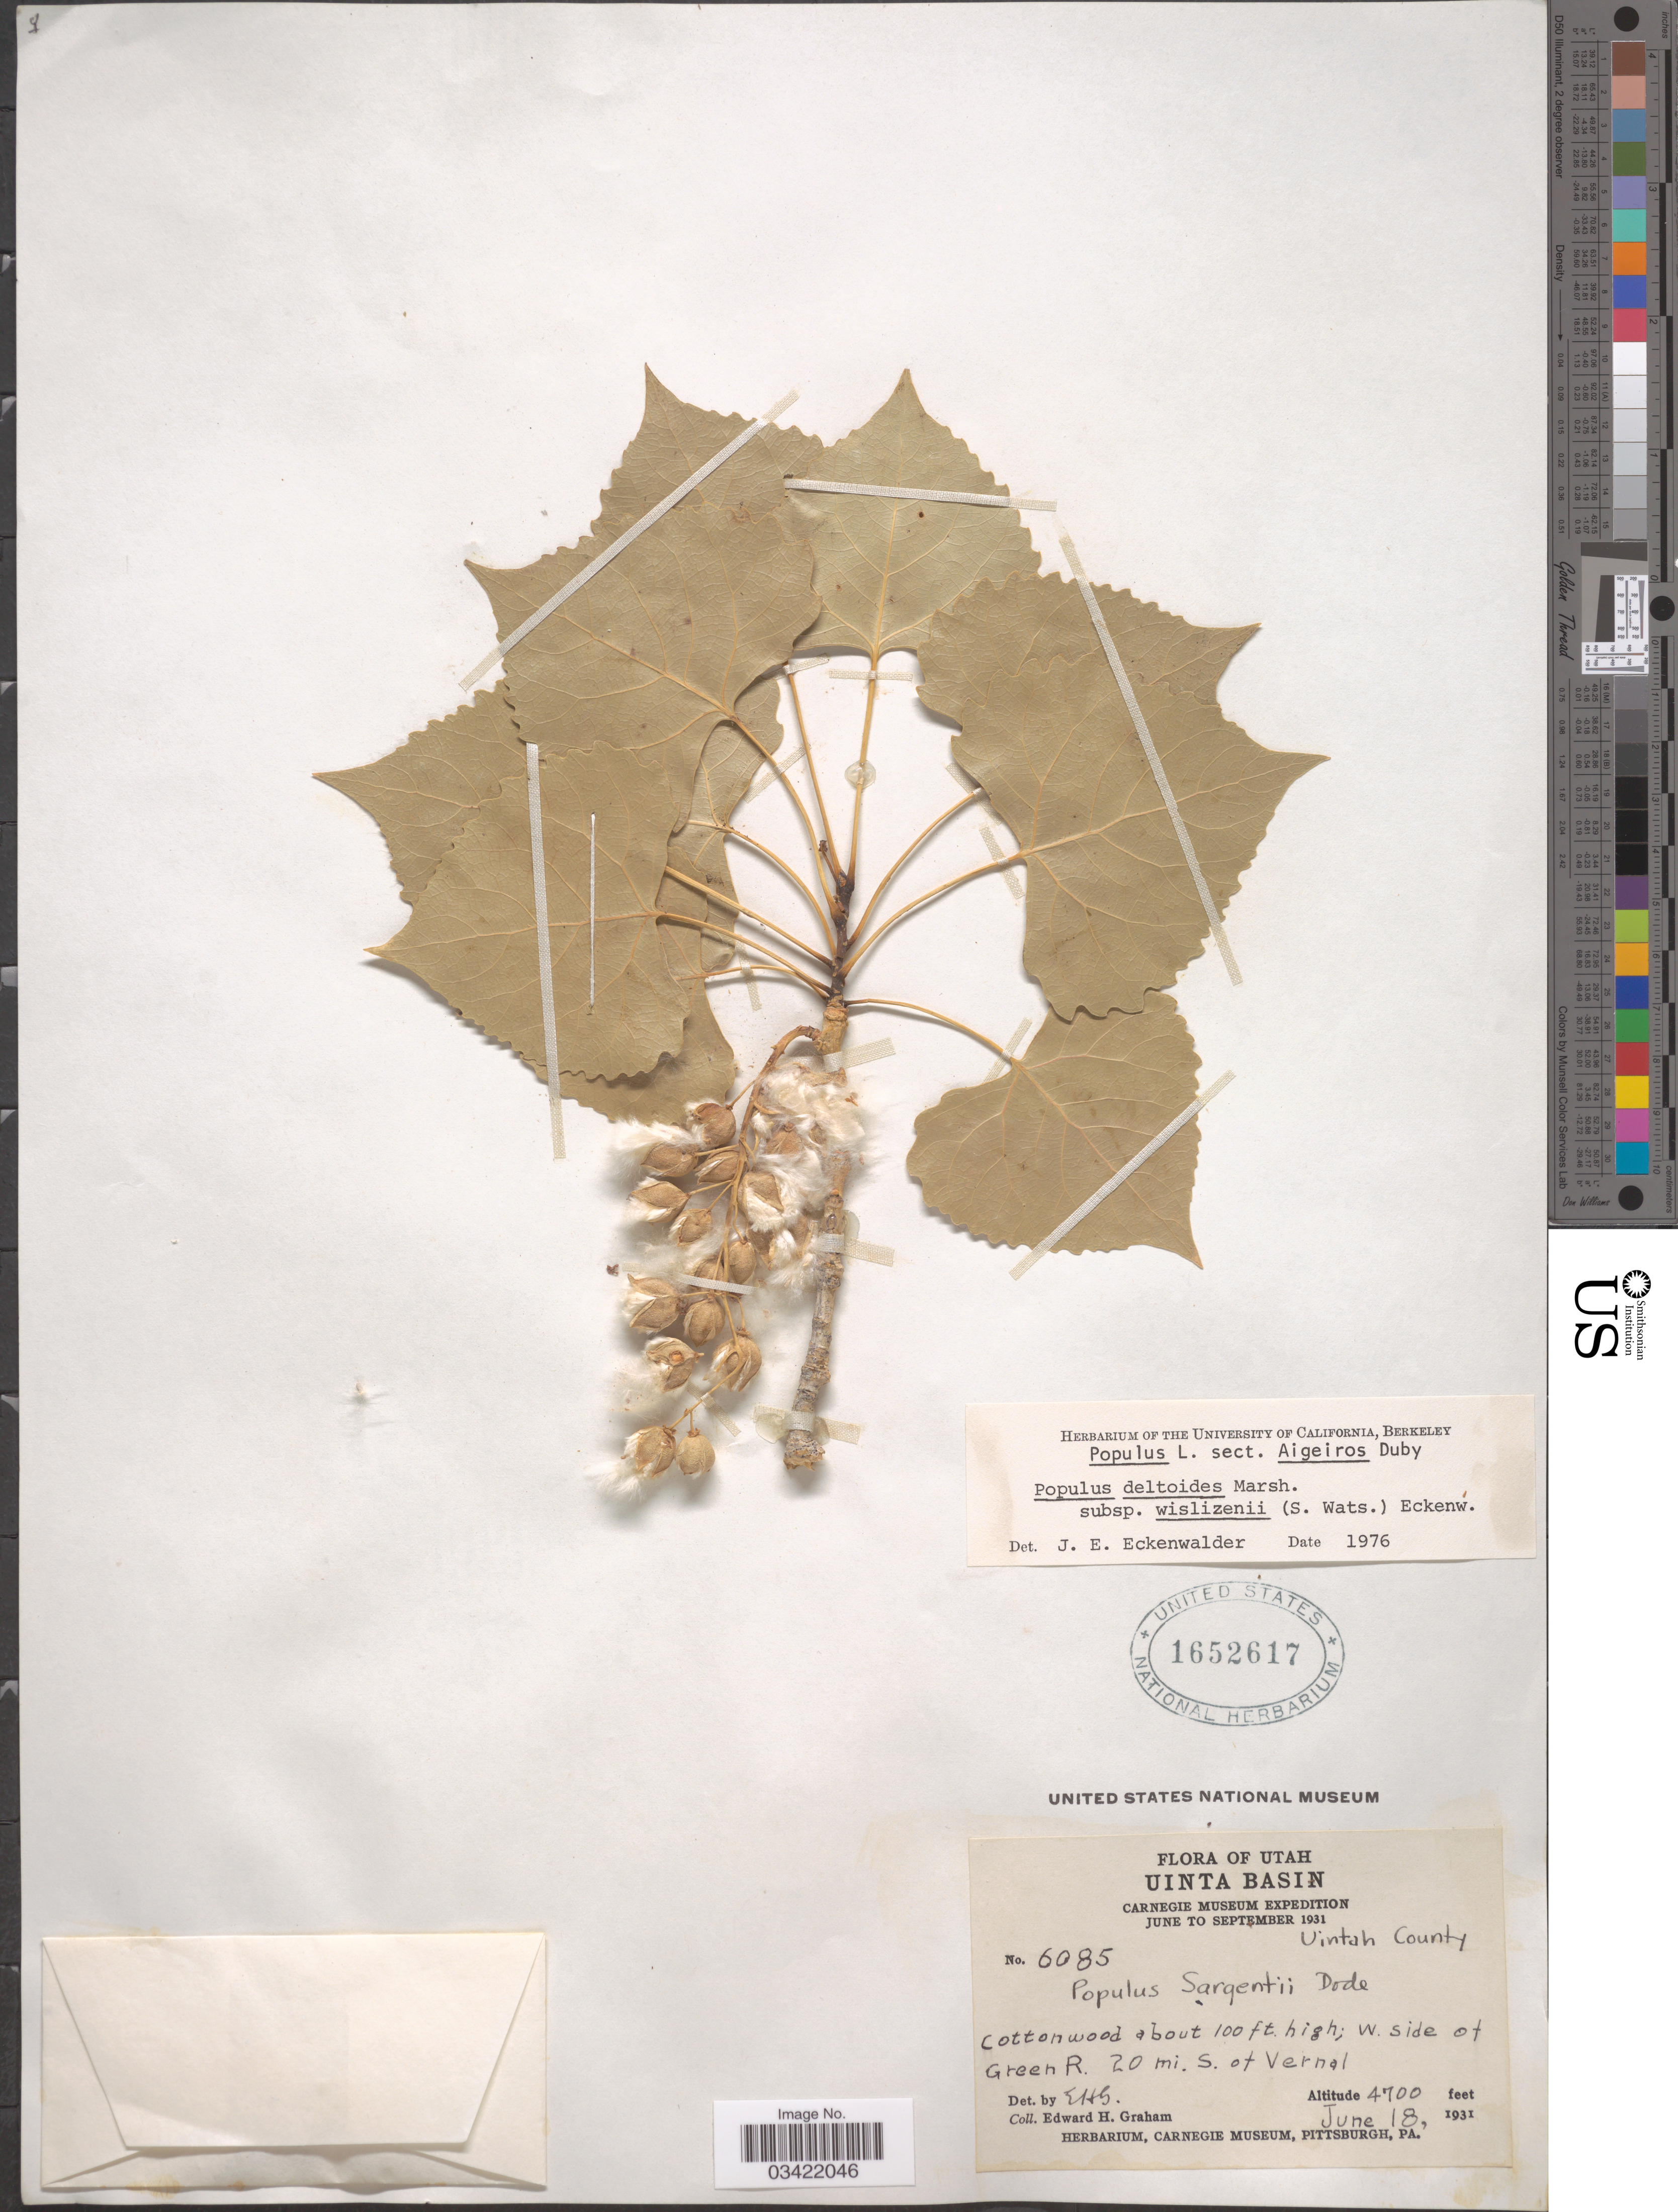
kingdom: Plantae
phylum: Tracheophyta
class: Magnoliopsida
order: Malpighiales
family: Salicaceae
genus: Populus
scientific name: Populus deltoides subsp. wislizeni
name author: (S. Watson) Eckenw.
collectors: E. H. Graham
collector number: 6085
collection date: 1931-06-18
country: United States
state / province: Utah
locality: Uinta Basin. Uintah County. W. side of Green R. 20 mi. S. of Vernal.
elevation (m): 1433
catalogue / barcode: US 1652617